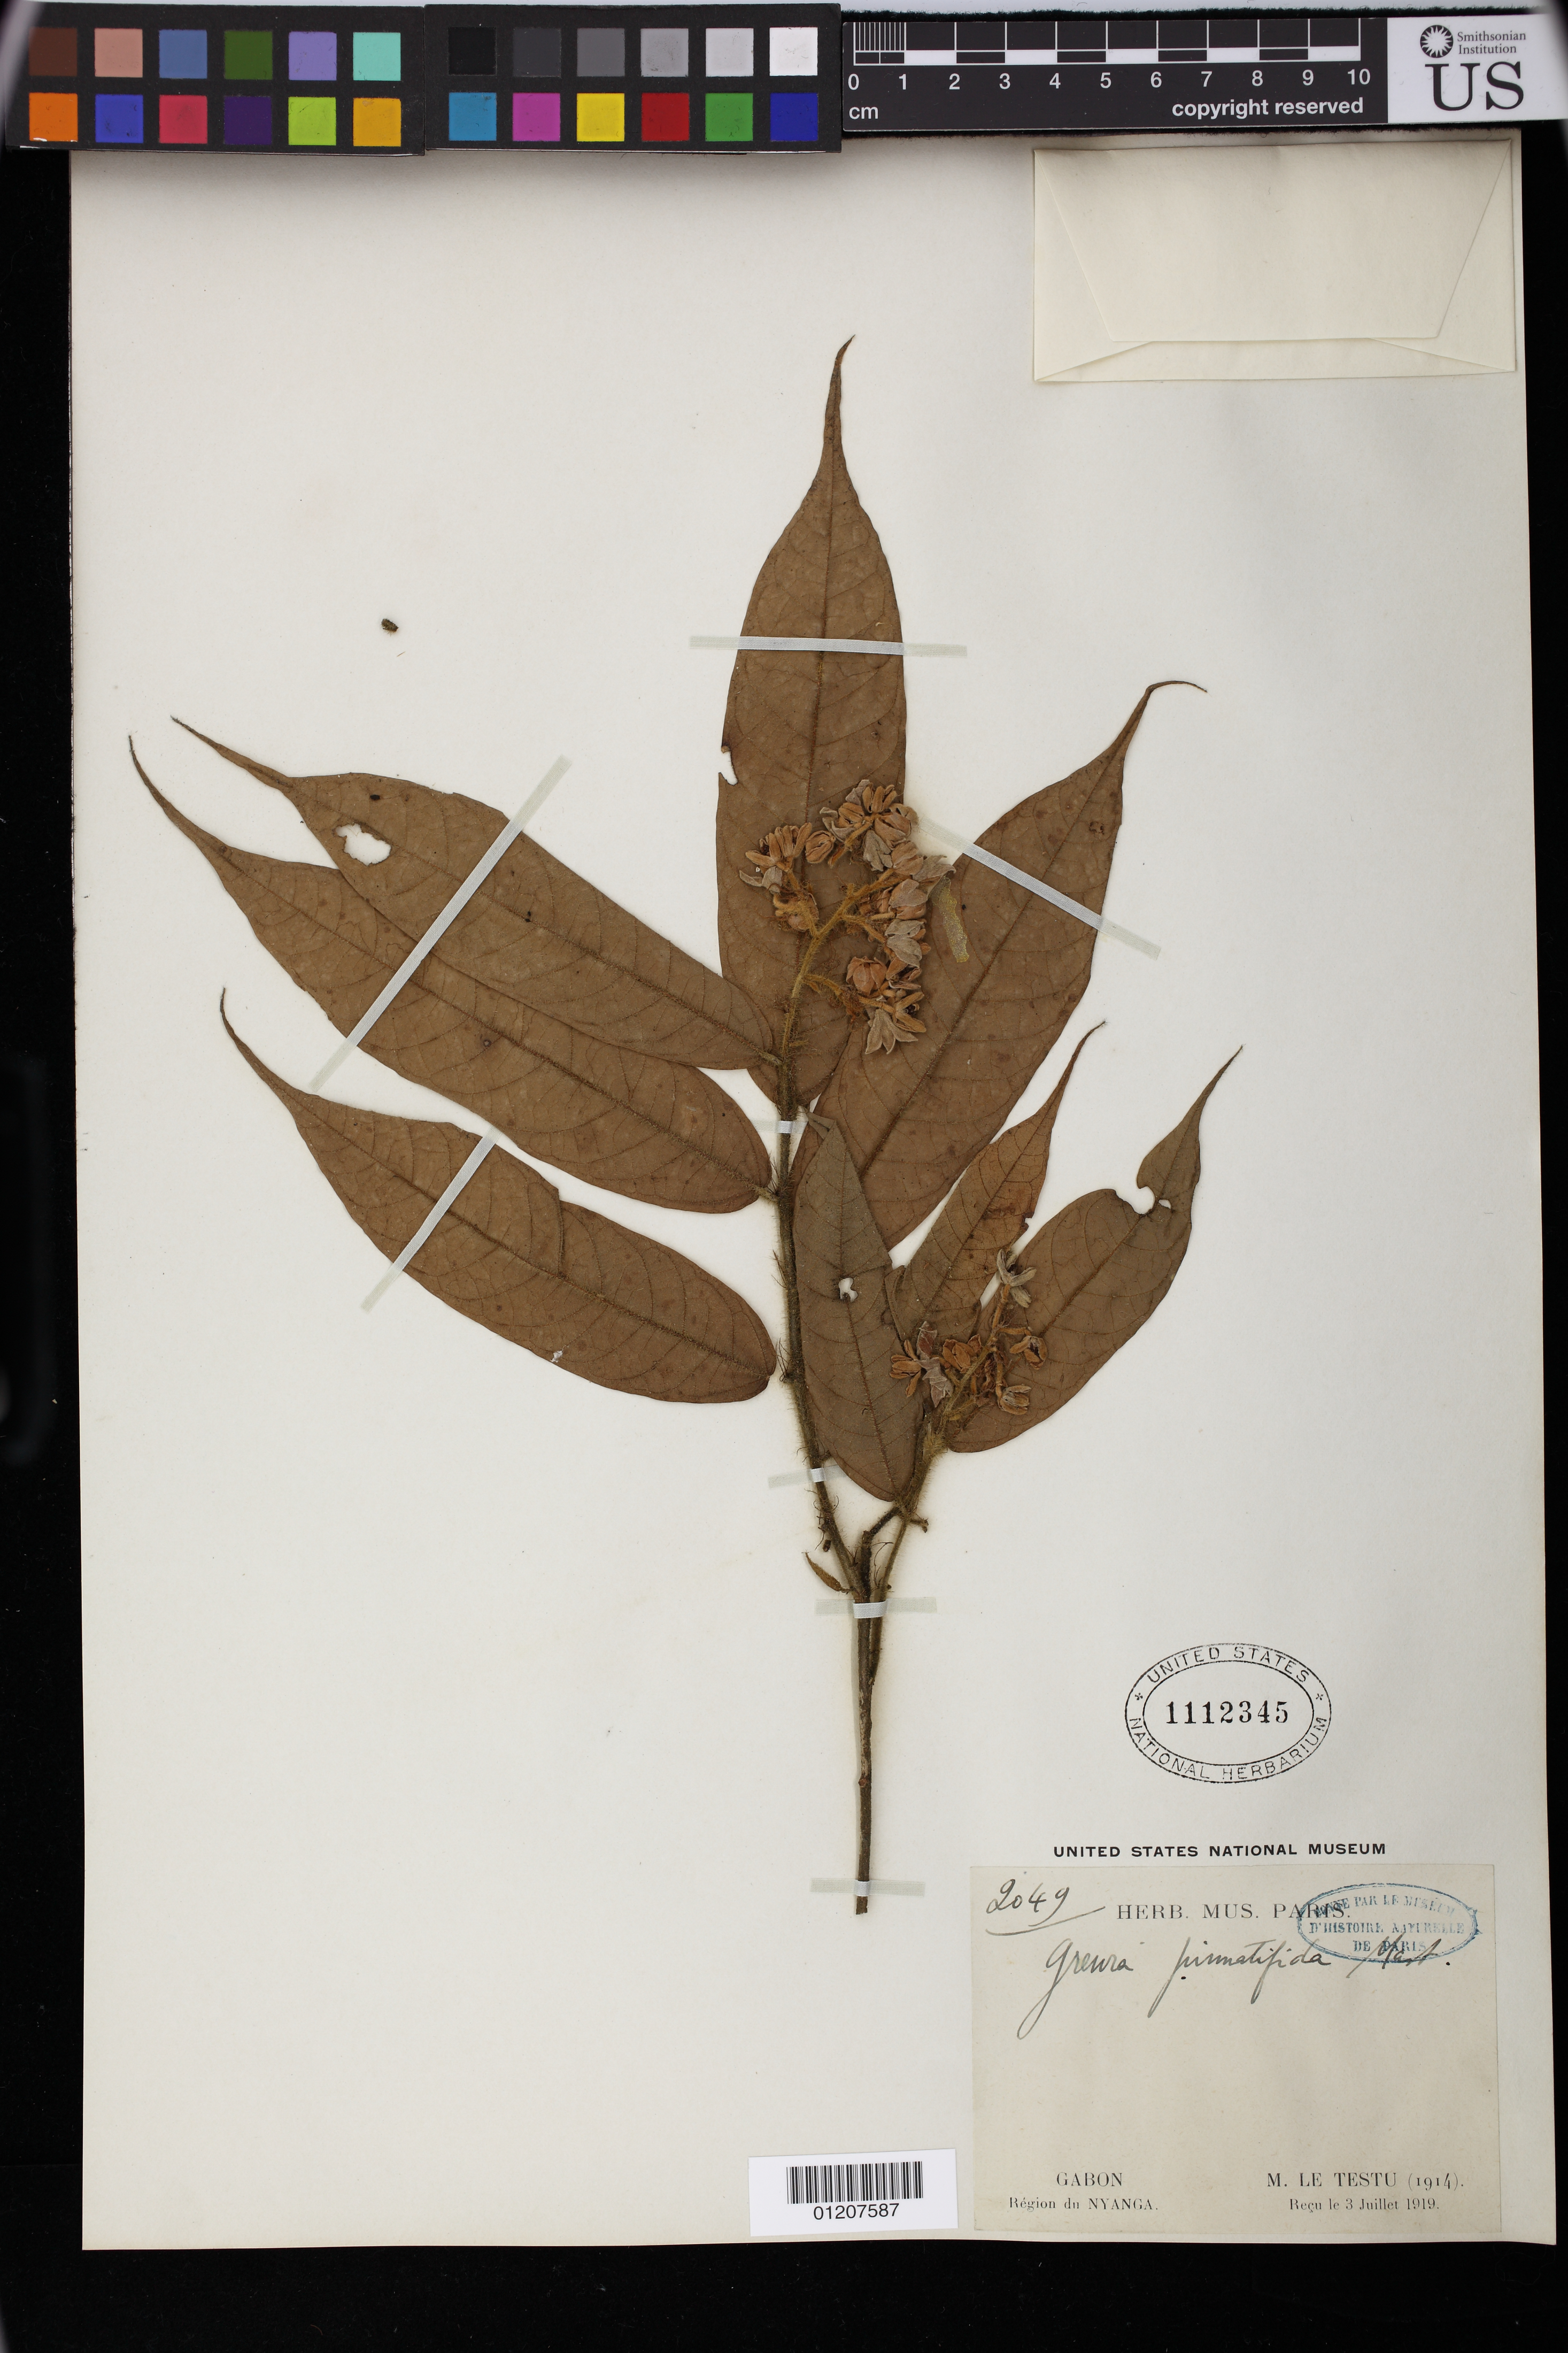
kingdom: Plantae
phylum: Tracheophyta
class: Magnoliopsida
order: Malvales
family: Malvaceae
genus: Microcos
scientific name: Microcos pinnatifida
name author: Burret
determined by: Dorr, L. J., (BOT), Smithsonian Institution - National Museum of Natural History (UNITED STATES)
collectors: G. Le Testu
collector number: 2049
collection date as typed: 1914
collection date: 1914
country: Gabon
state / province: Nyanga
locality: Gabon: Région du Nyanga.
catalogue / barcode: US 1112345